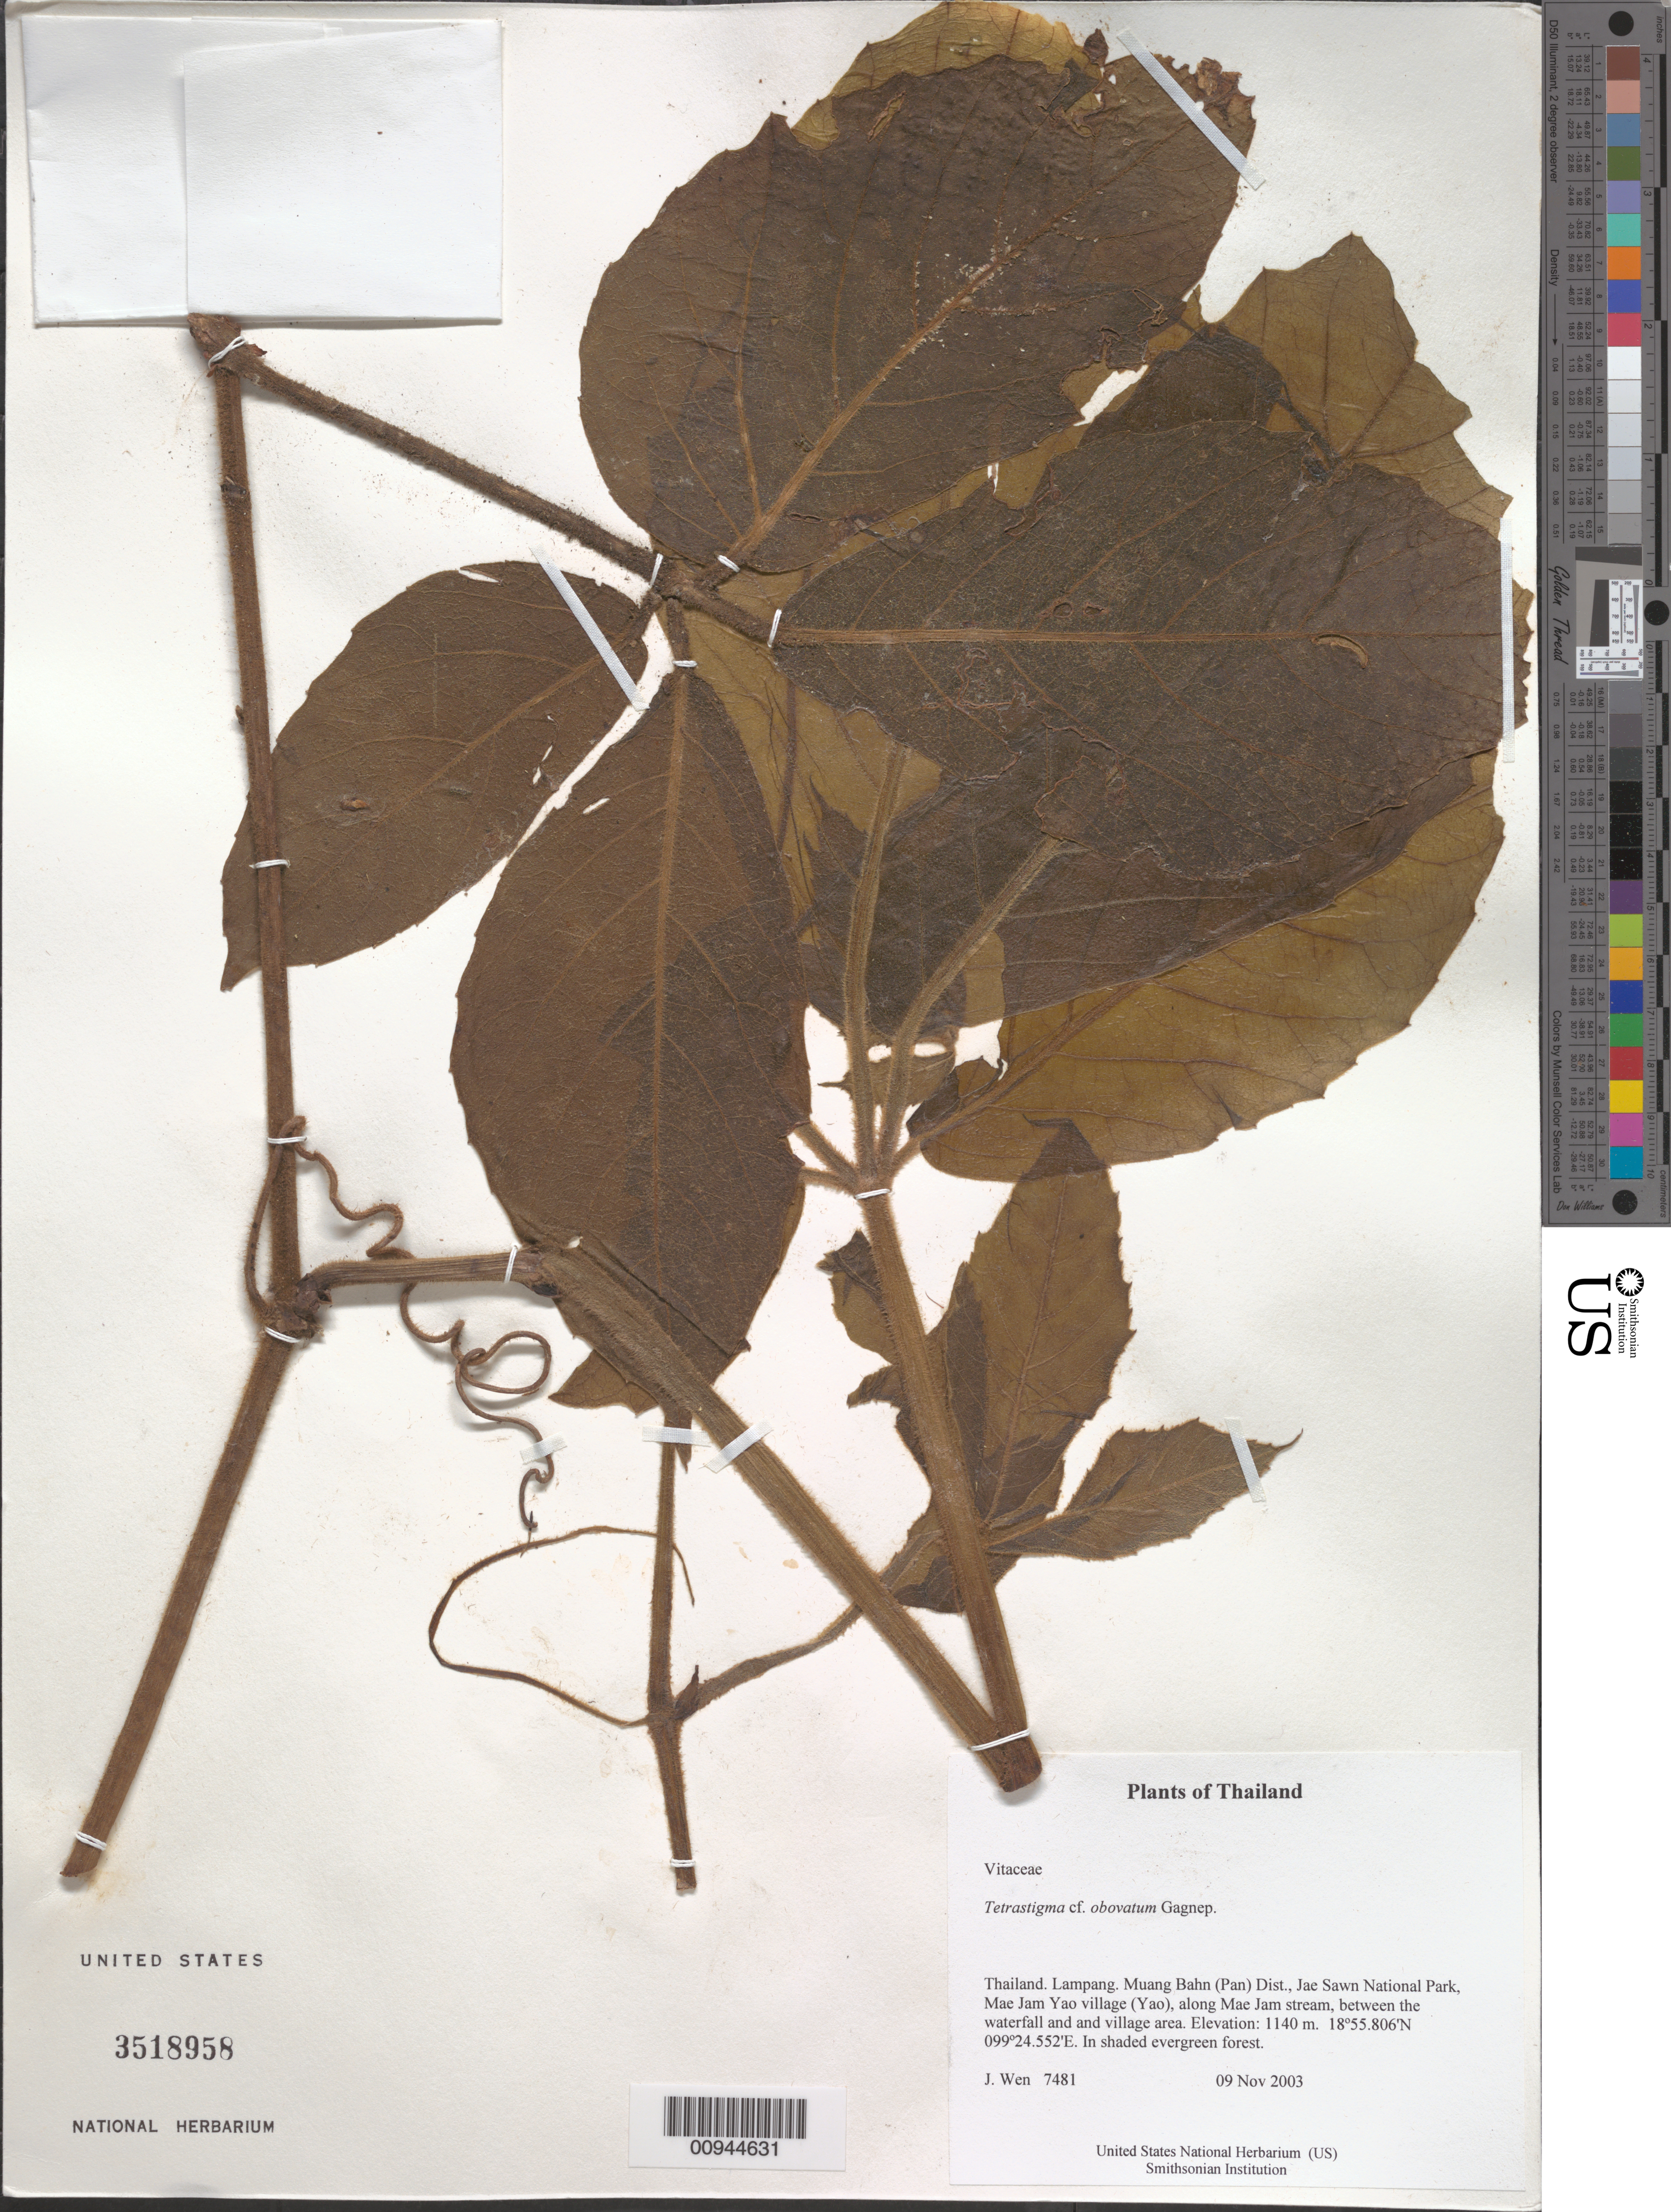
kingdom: Plantae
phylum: Tracheophyta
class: Magnoliopsida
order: Vitales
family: Vitaceae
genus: Tetrastigma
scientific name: Tetrastigma obovatum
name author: Gagnep.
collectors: J. Wen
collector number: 7481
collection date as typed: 09 Nov 2003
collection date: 2003-11-09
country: Thailand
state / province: Lampang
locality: Muang Bahn (Pan) Dist., Jae Sawn National Park, Mae Jam Yao village (Yao), along Mae Jam stream, between the waterfall and and village area.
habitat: In shaded evergreen forest.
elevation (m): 1140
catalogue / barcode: US 3518958